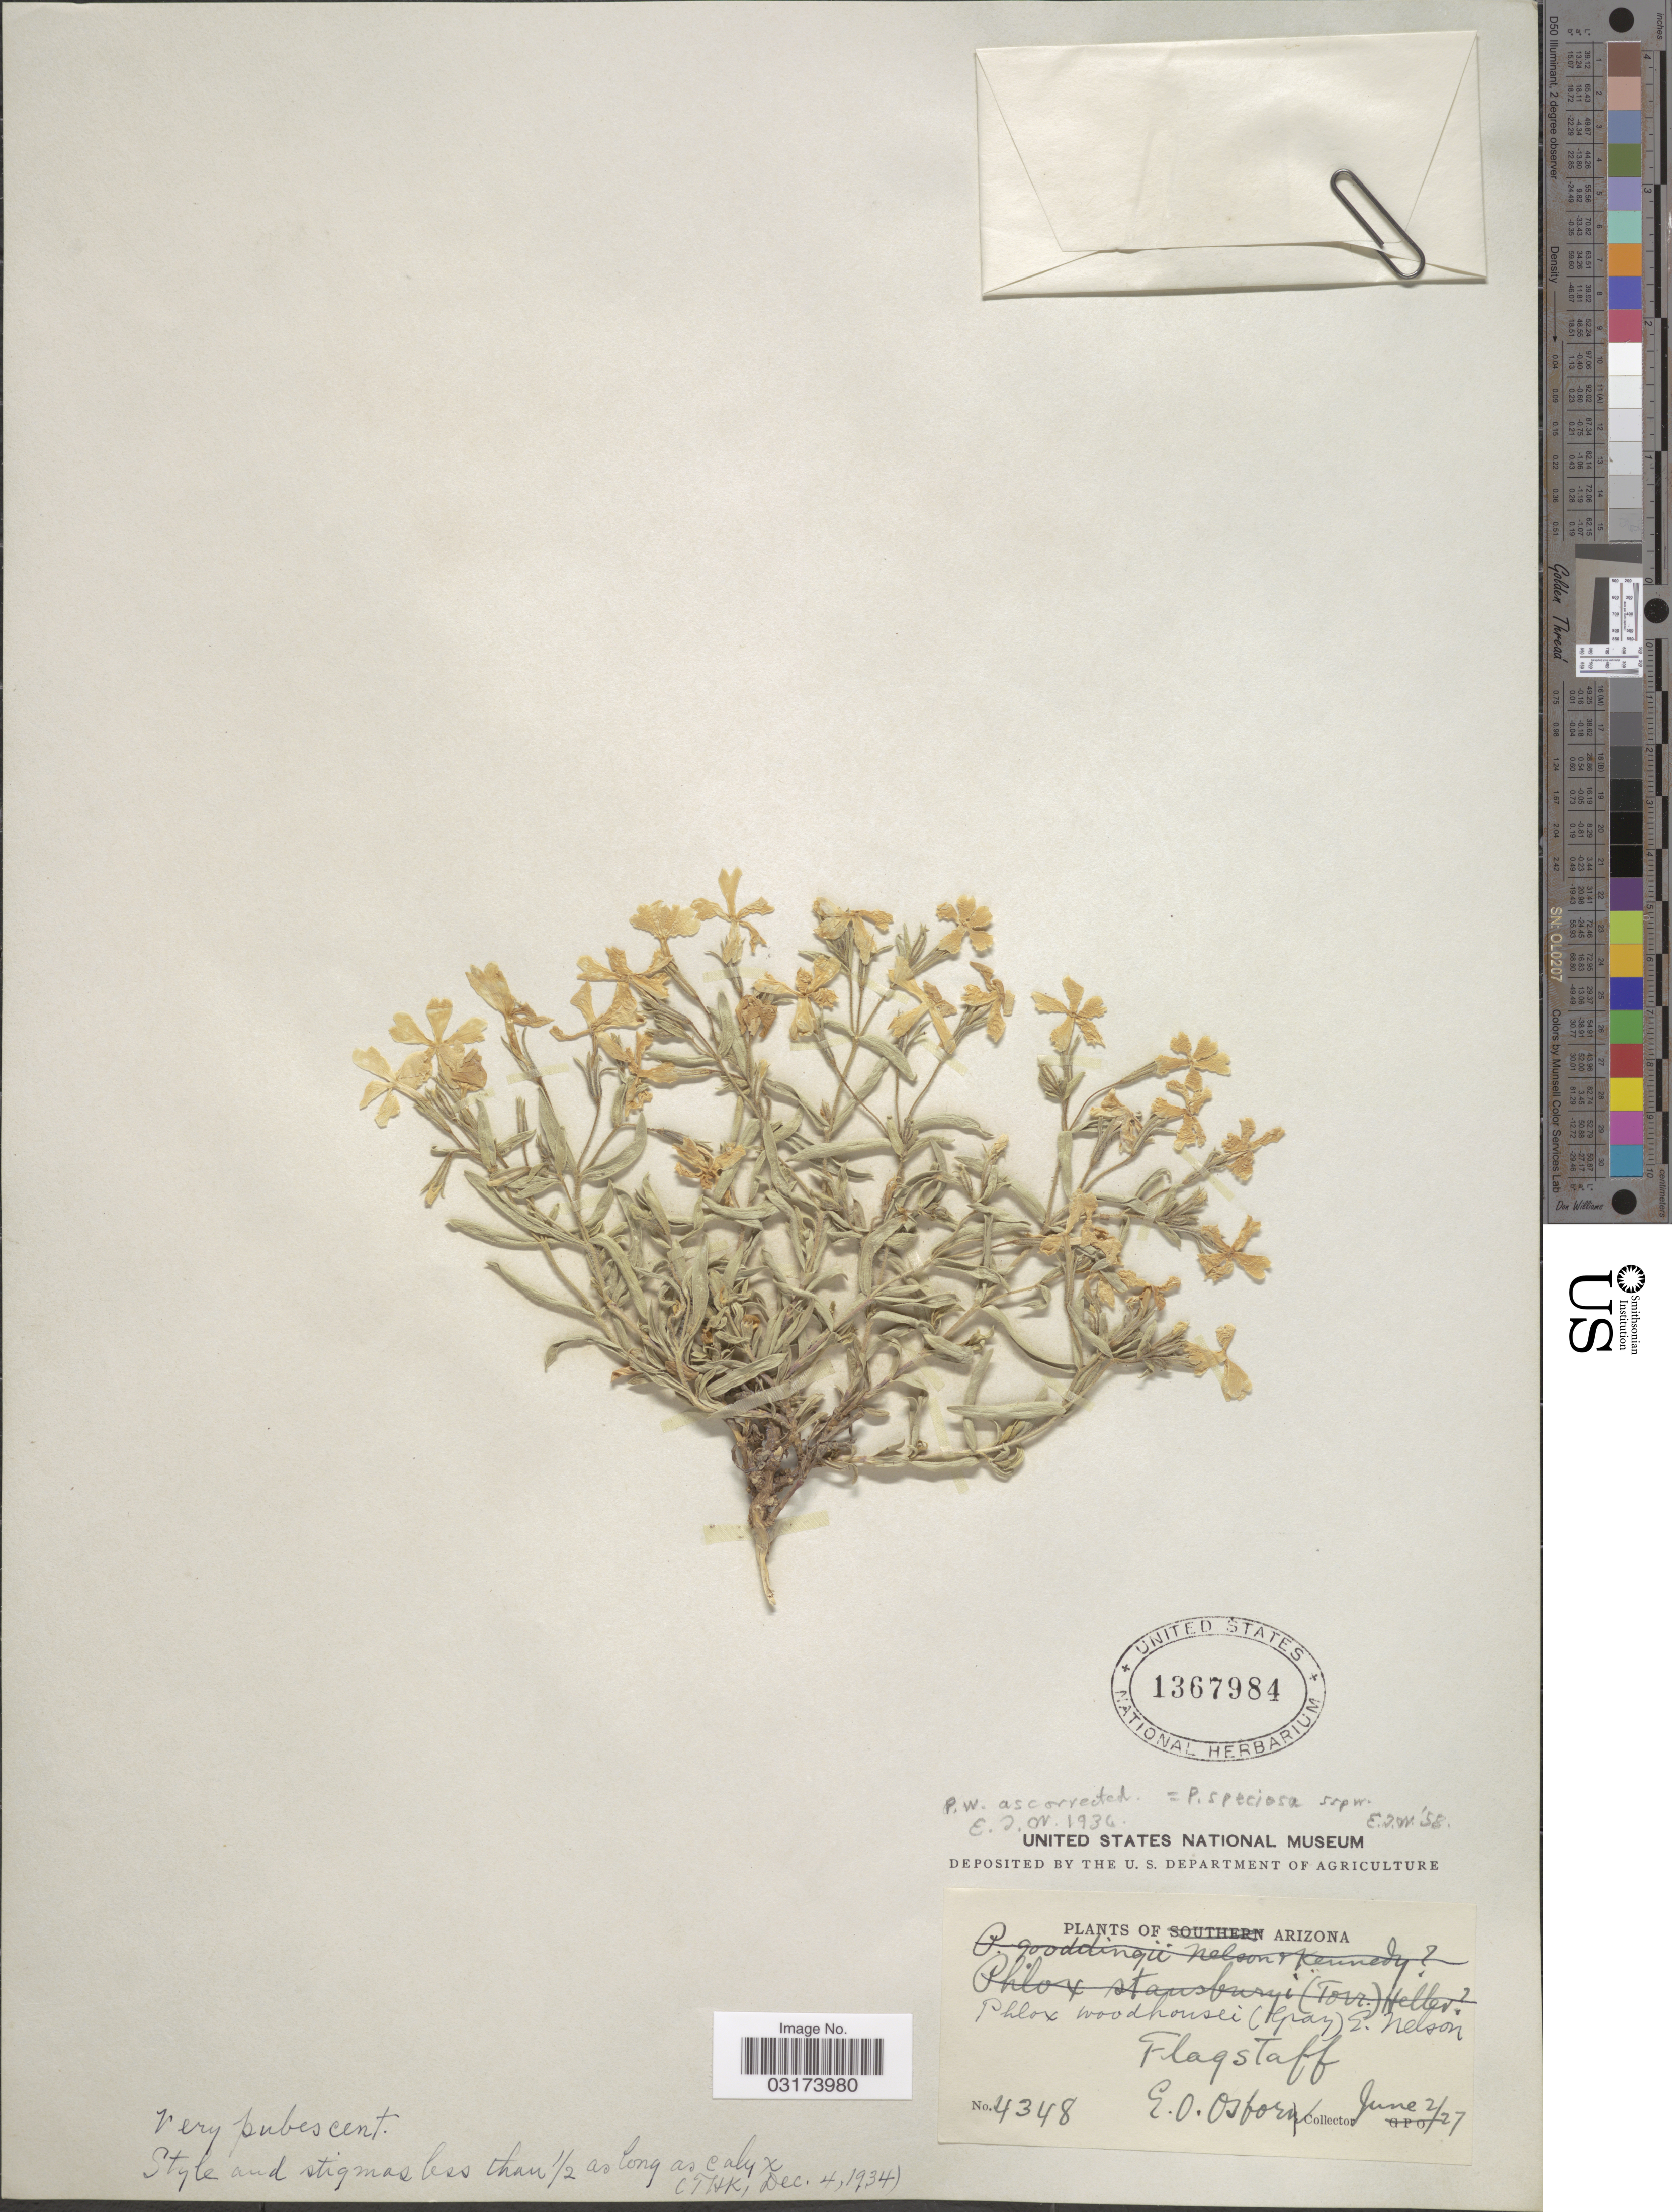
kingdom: Plantae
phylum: Tracheophyta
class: Magnoliopsida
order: Ericales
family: Polemoniaceae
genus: Phlox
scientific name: Phlox woodhousei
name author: (A. Gray) E.E. Nelson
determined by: Mayfield, M. H.; Ferguson, C. J.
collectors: E. Osborn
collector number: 4348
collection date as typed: Transcribed d/m/y: 2/6/27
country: United States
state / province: Arizona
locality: Flagstaff.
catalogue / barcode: US 1367984